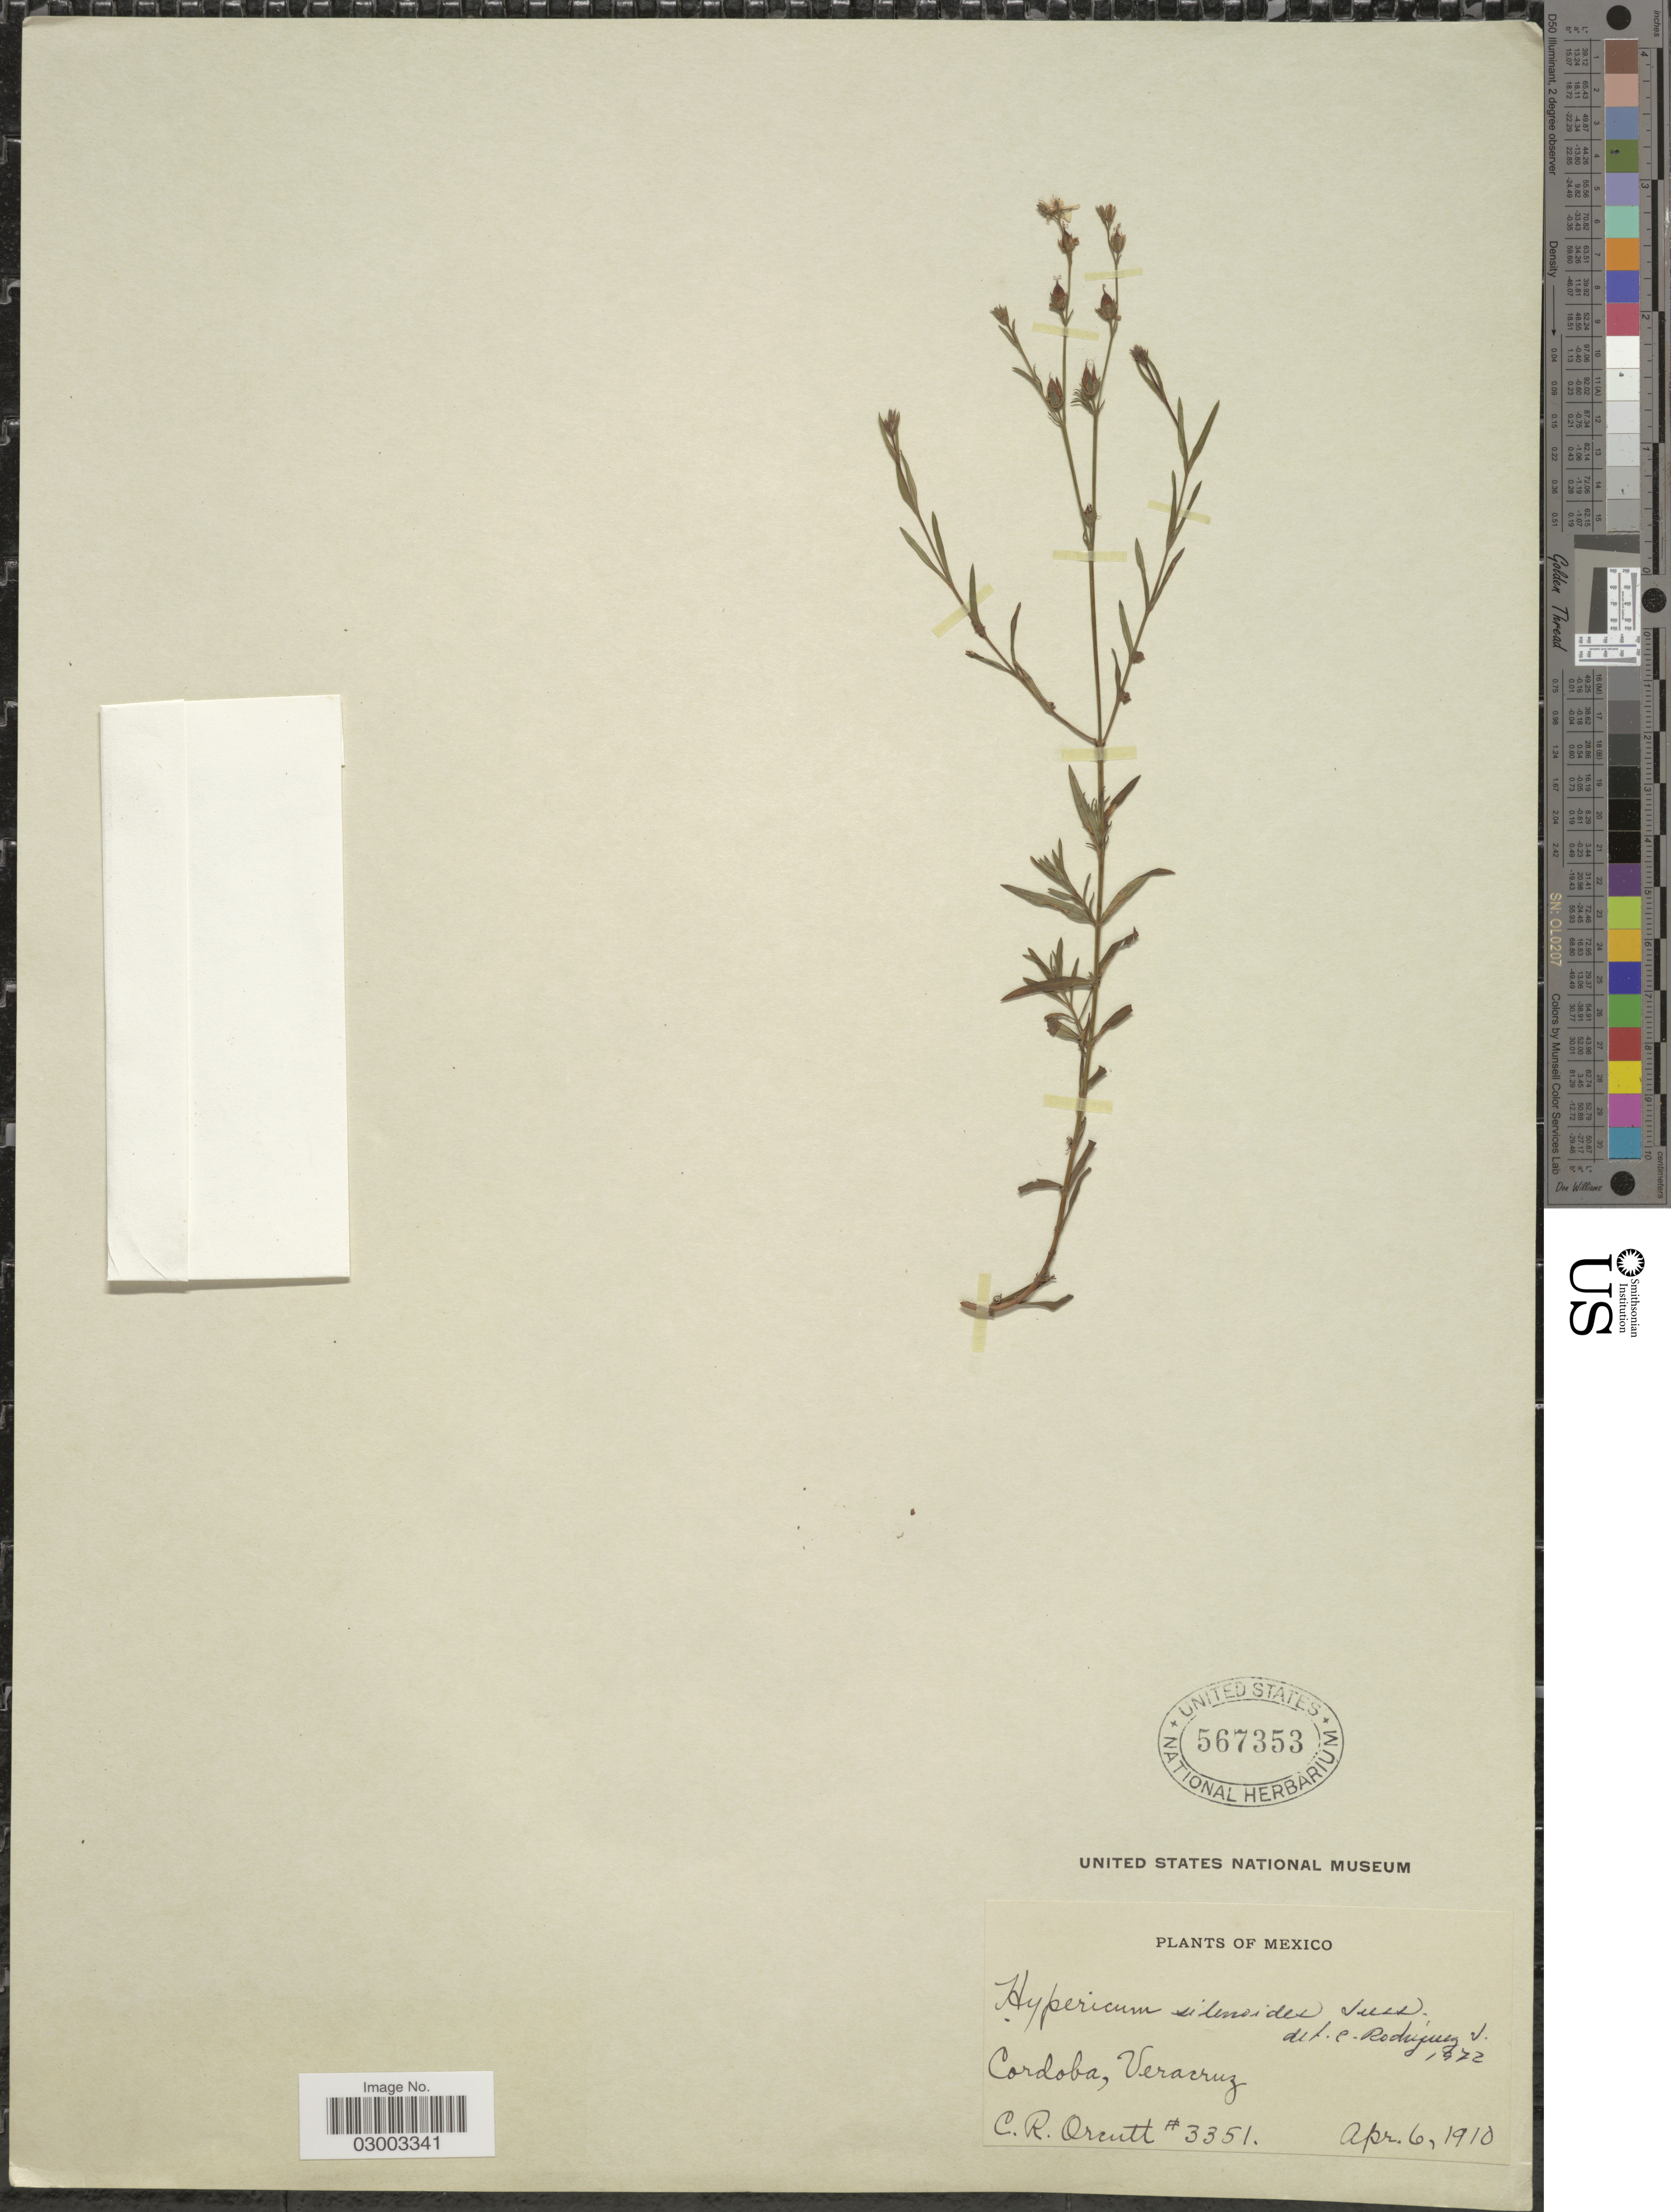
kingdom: Plantae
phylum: Tracheophyta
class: Magnoliopsida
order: Malpighiales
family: Hypericaceae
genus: Hypericum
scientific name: Hypericum silenoides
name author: Juss.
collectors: C. R. Orcutt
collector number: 3351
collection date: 1910-04-06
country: Mexico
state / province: Veracruz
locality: Cordoba, Veracruz.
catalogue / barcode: US 567353